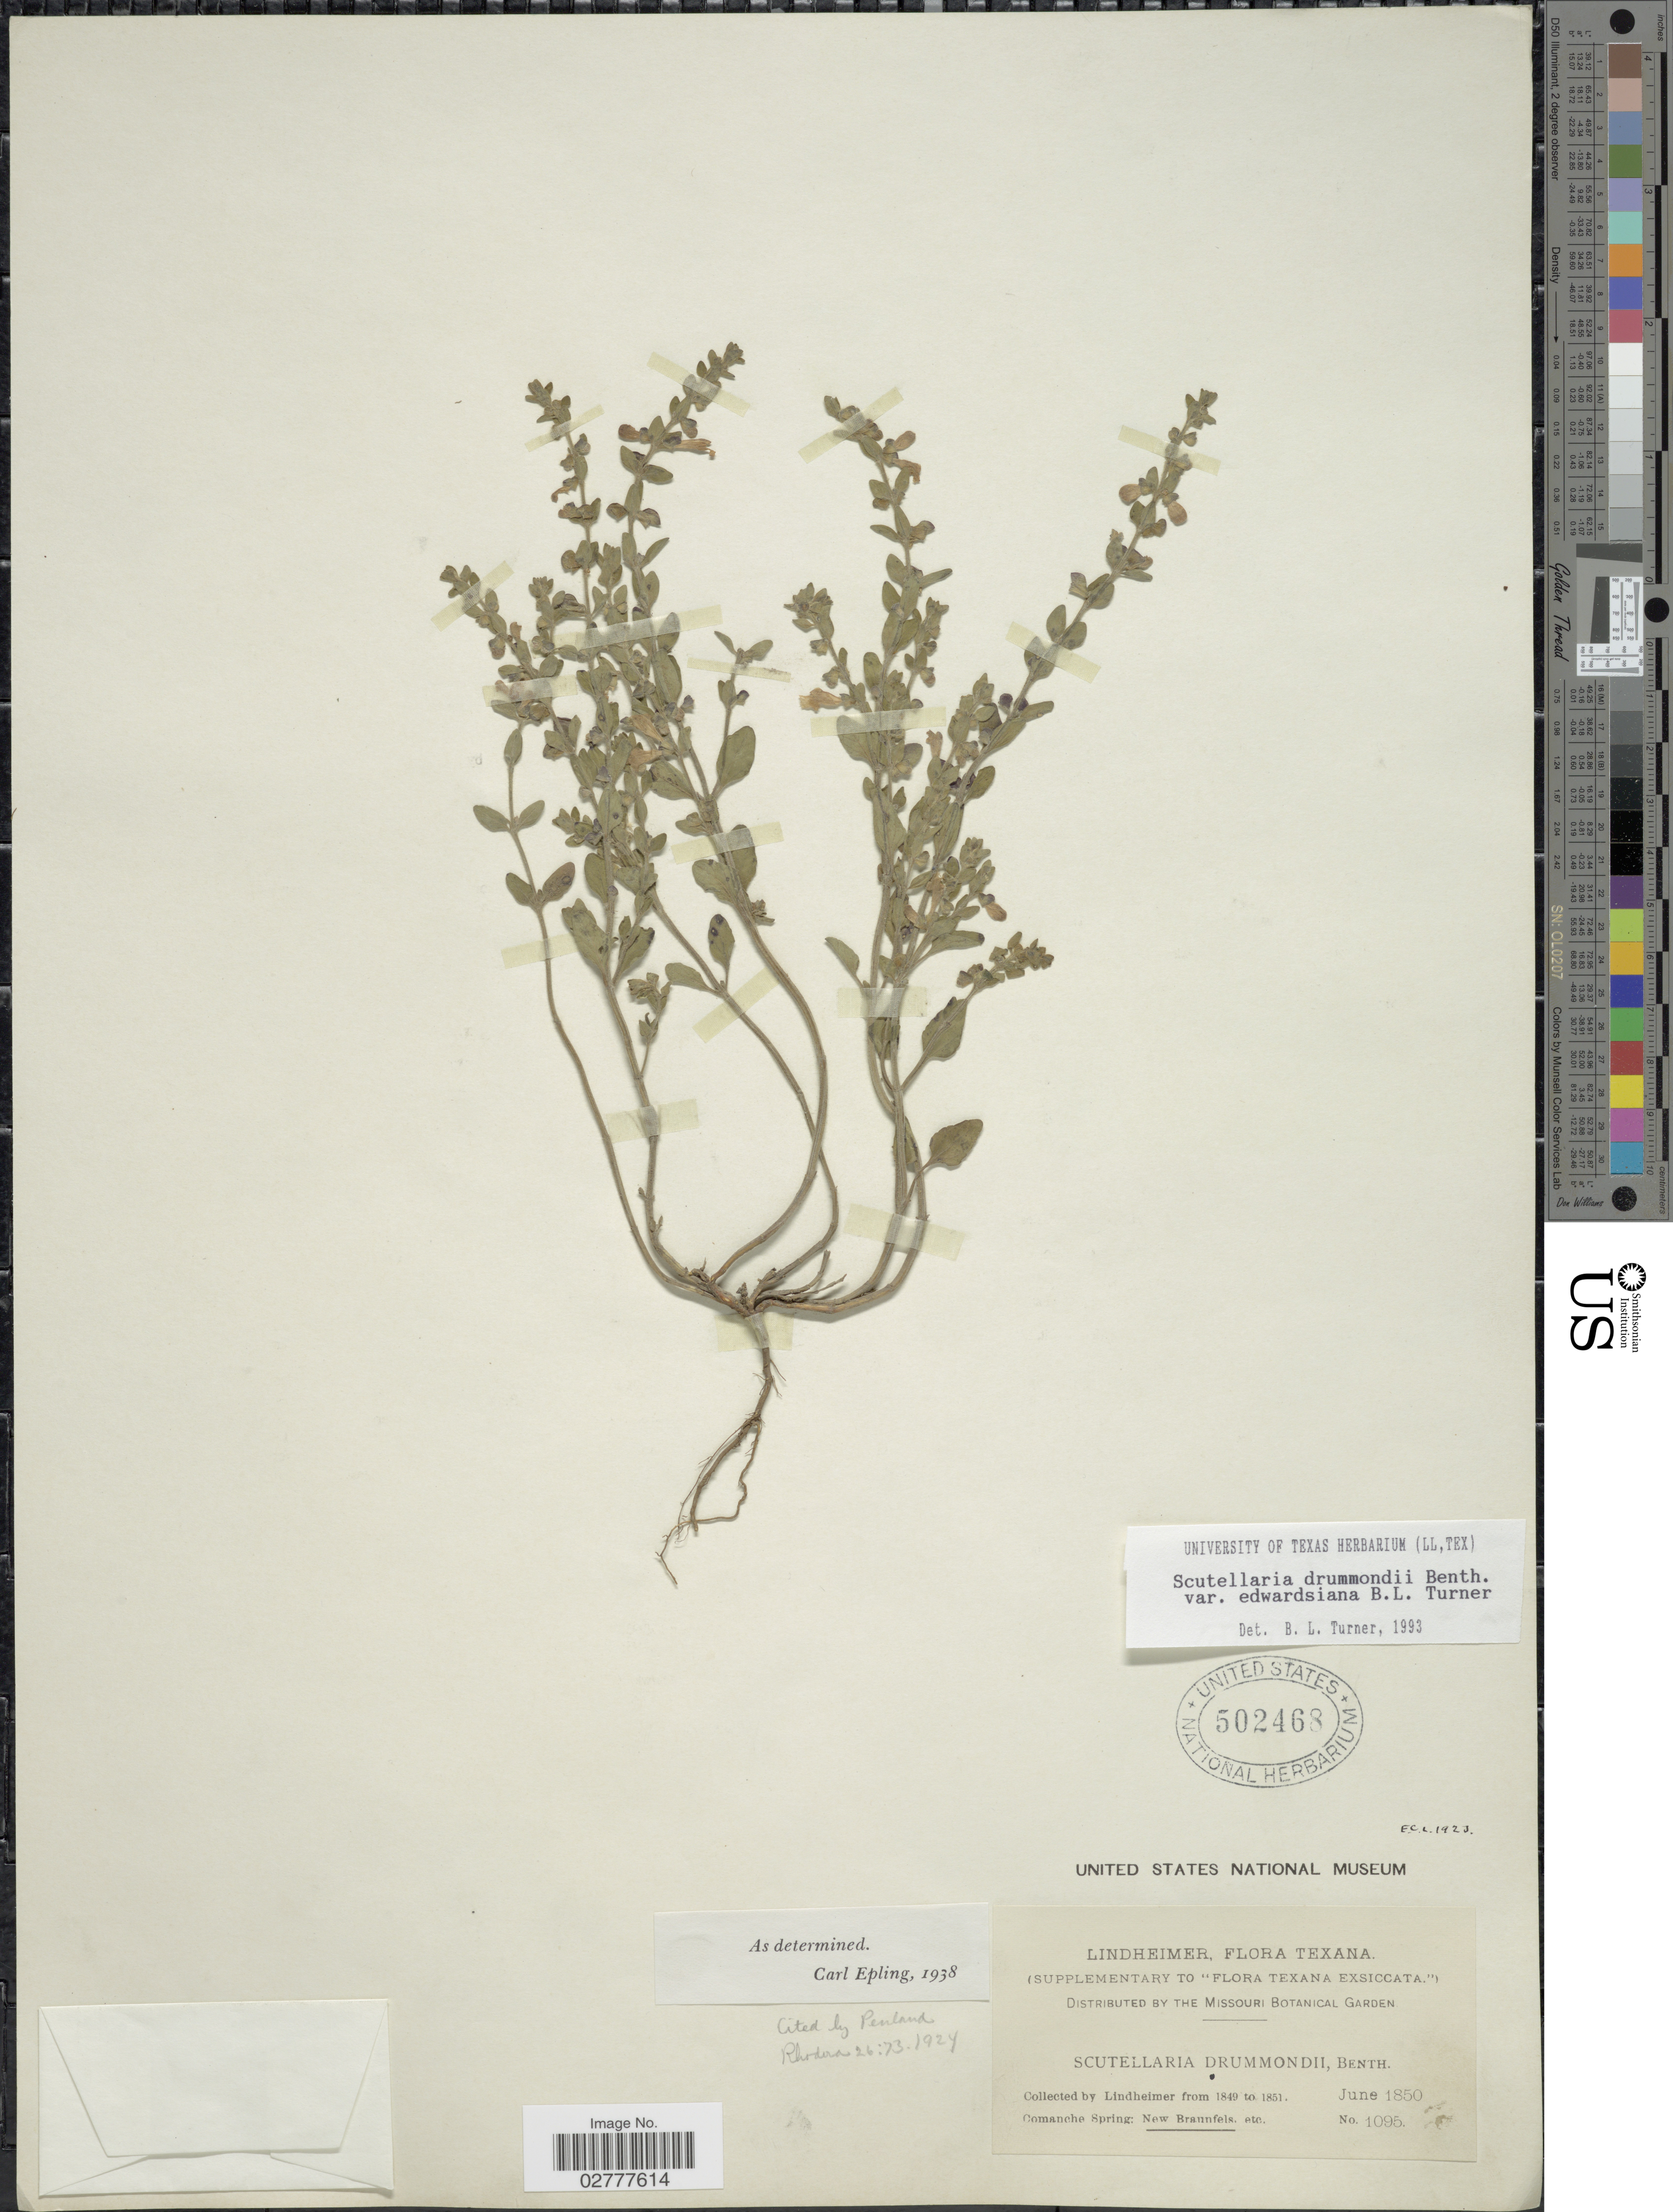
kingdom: Plantae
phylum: Tracheophyta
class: Magnoliopsida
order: Lamiales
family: Lamiaceae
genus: Scutellaria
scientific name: Scutellaria drummondii var. edwardsiana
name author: Benth.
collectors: -. Lindheimer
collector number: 1095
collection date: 1850-06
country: United States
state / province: Texas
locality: Comanche Spring, New Braunfels.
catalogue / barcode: US 502468